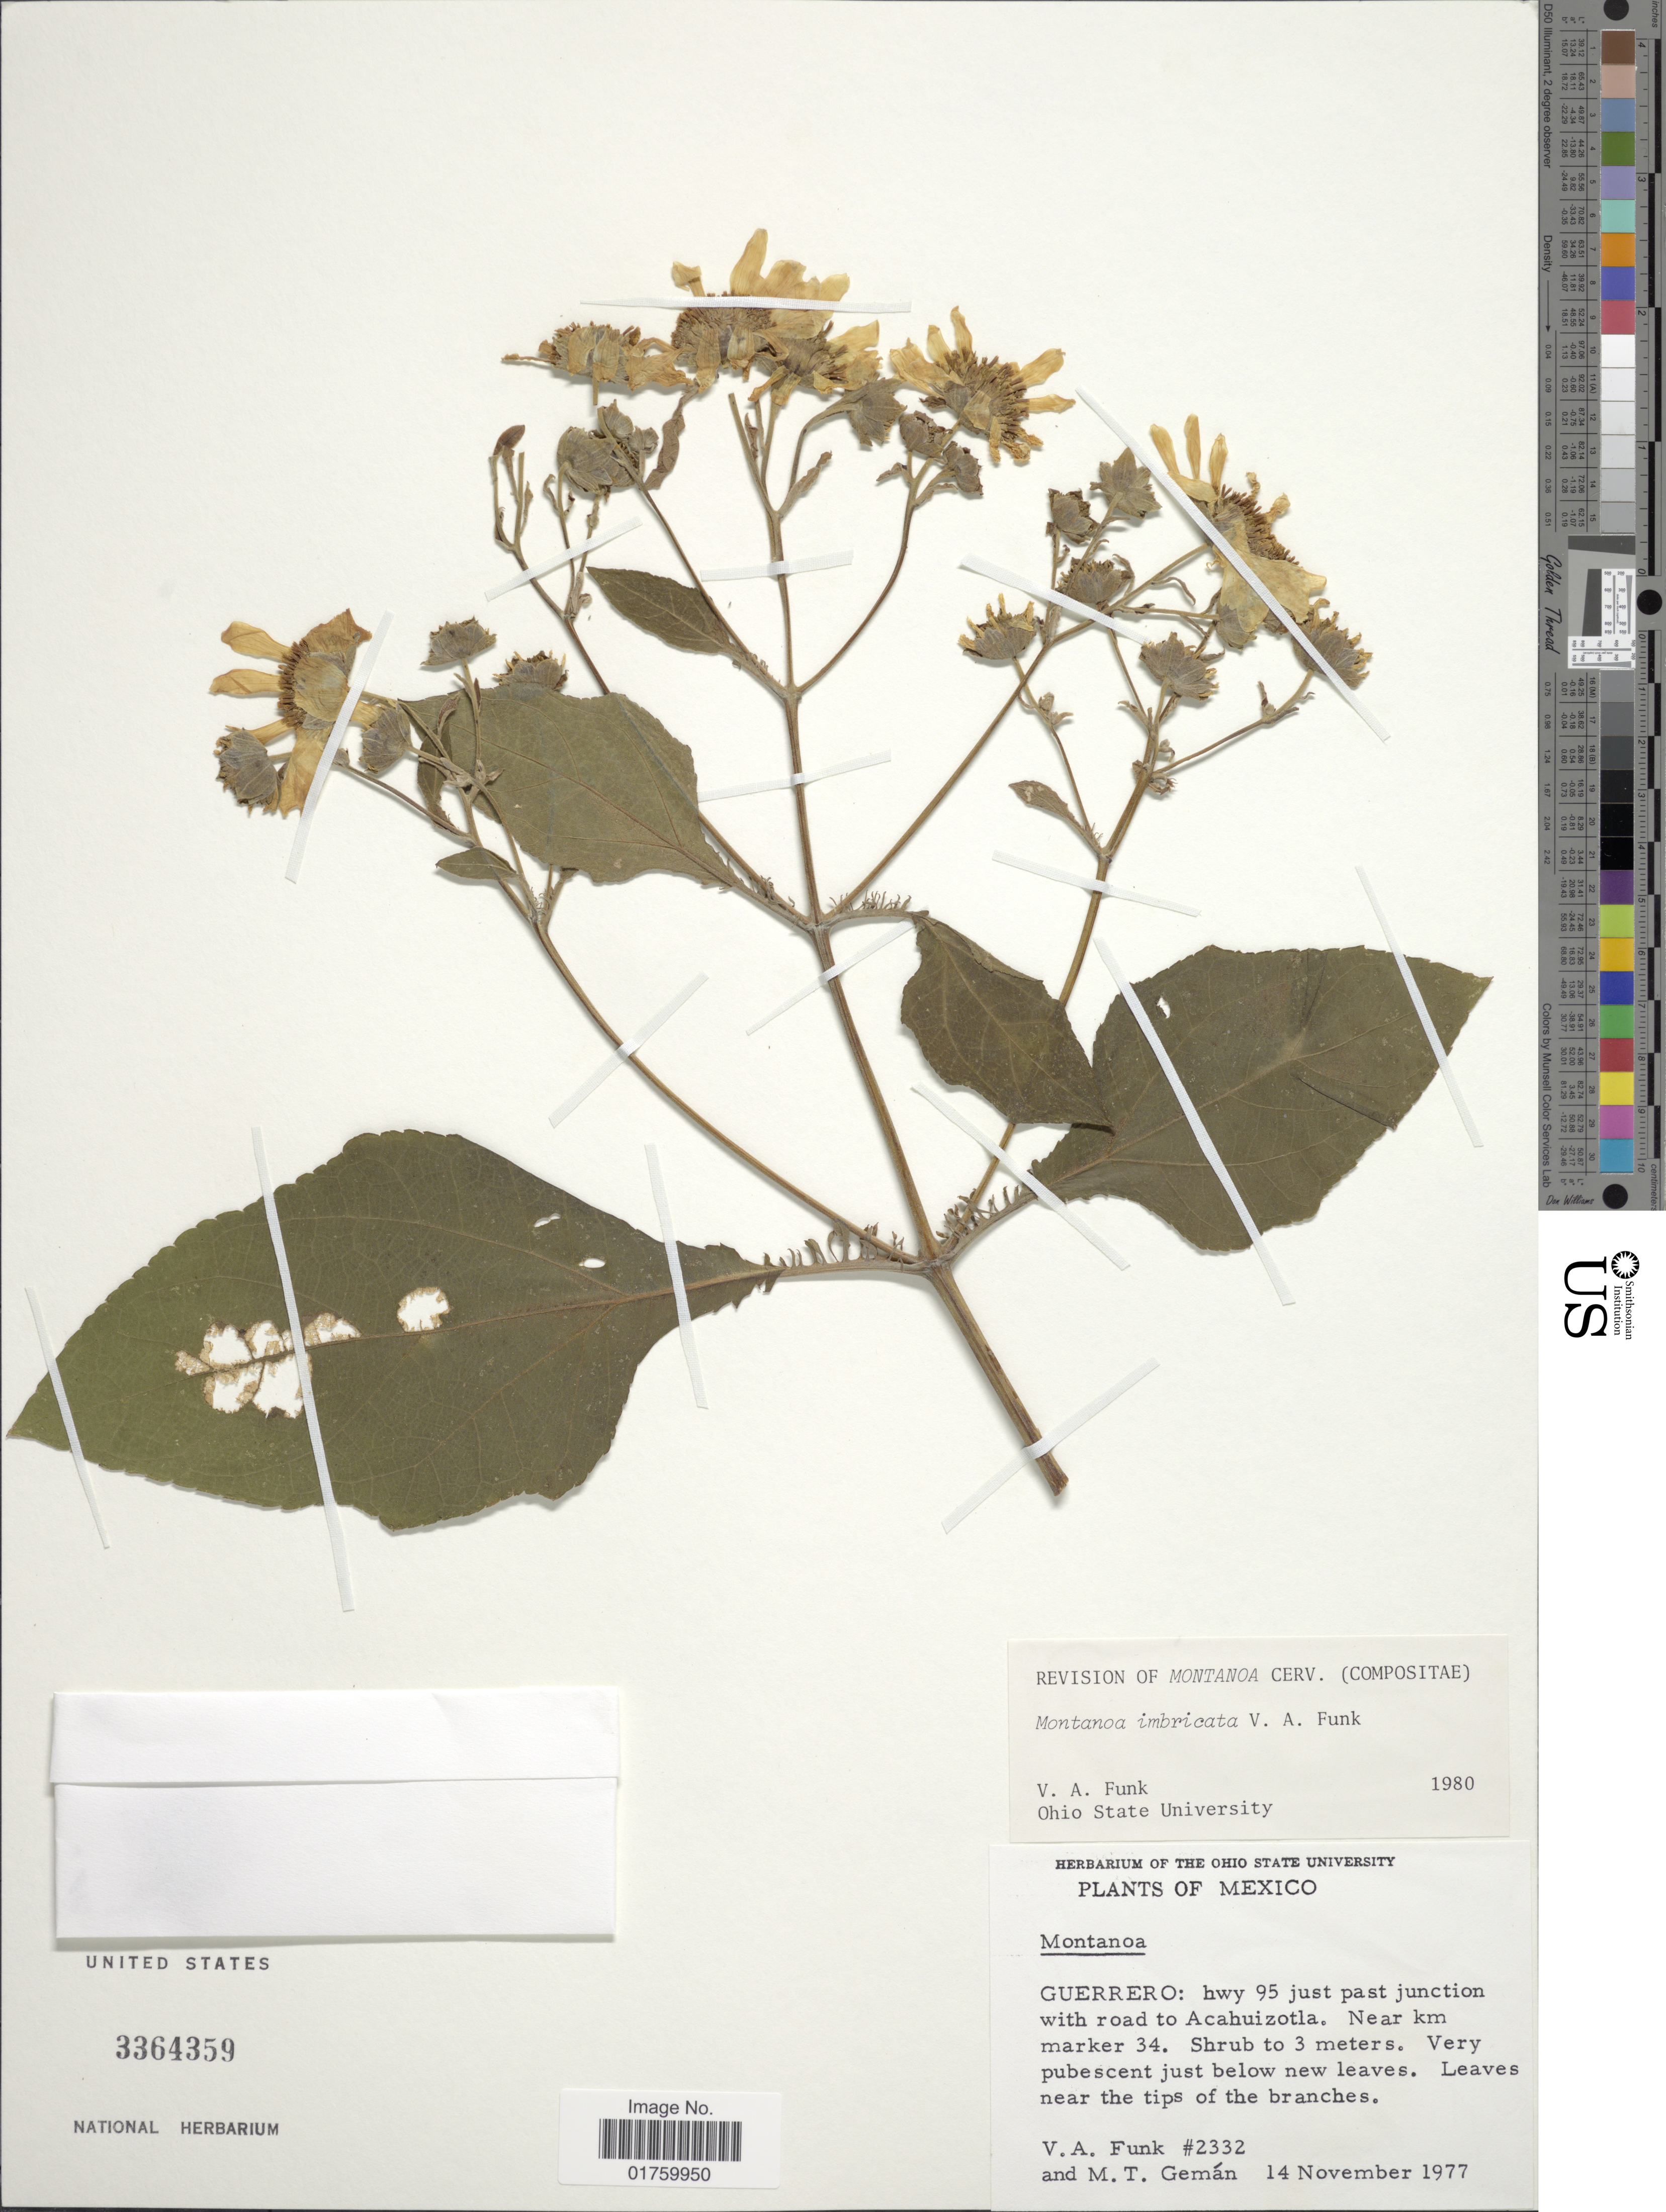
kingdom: Plantae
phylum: Tracheophyta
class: Magnoliopsida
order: Asterales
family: Asteraceae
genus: Montanoa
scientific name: Montanoa imbricata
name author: V.A. Funk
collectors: V. Funk & M. Gemán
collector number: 2332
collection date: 1977-11-14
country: Mexico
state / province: Guerrero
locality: Hwy 95 just pass junction with road to Acahuizotla, near km marker 34.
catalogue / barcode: US 3364359